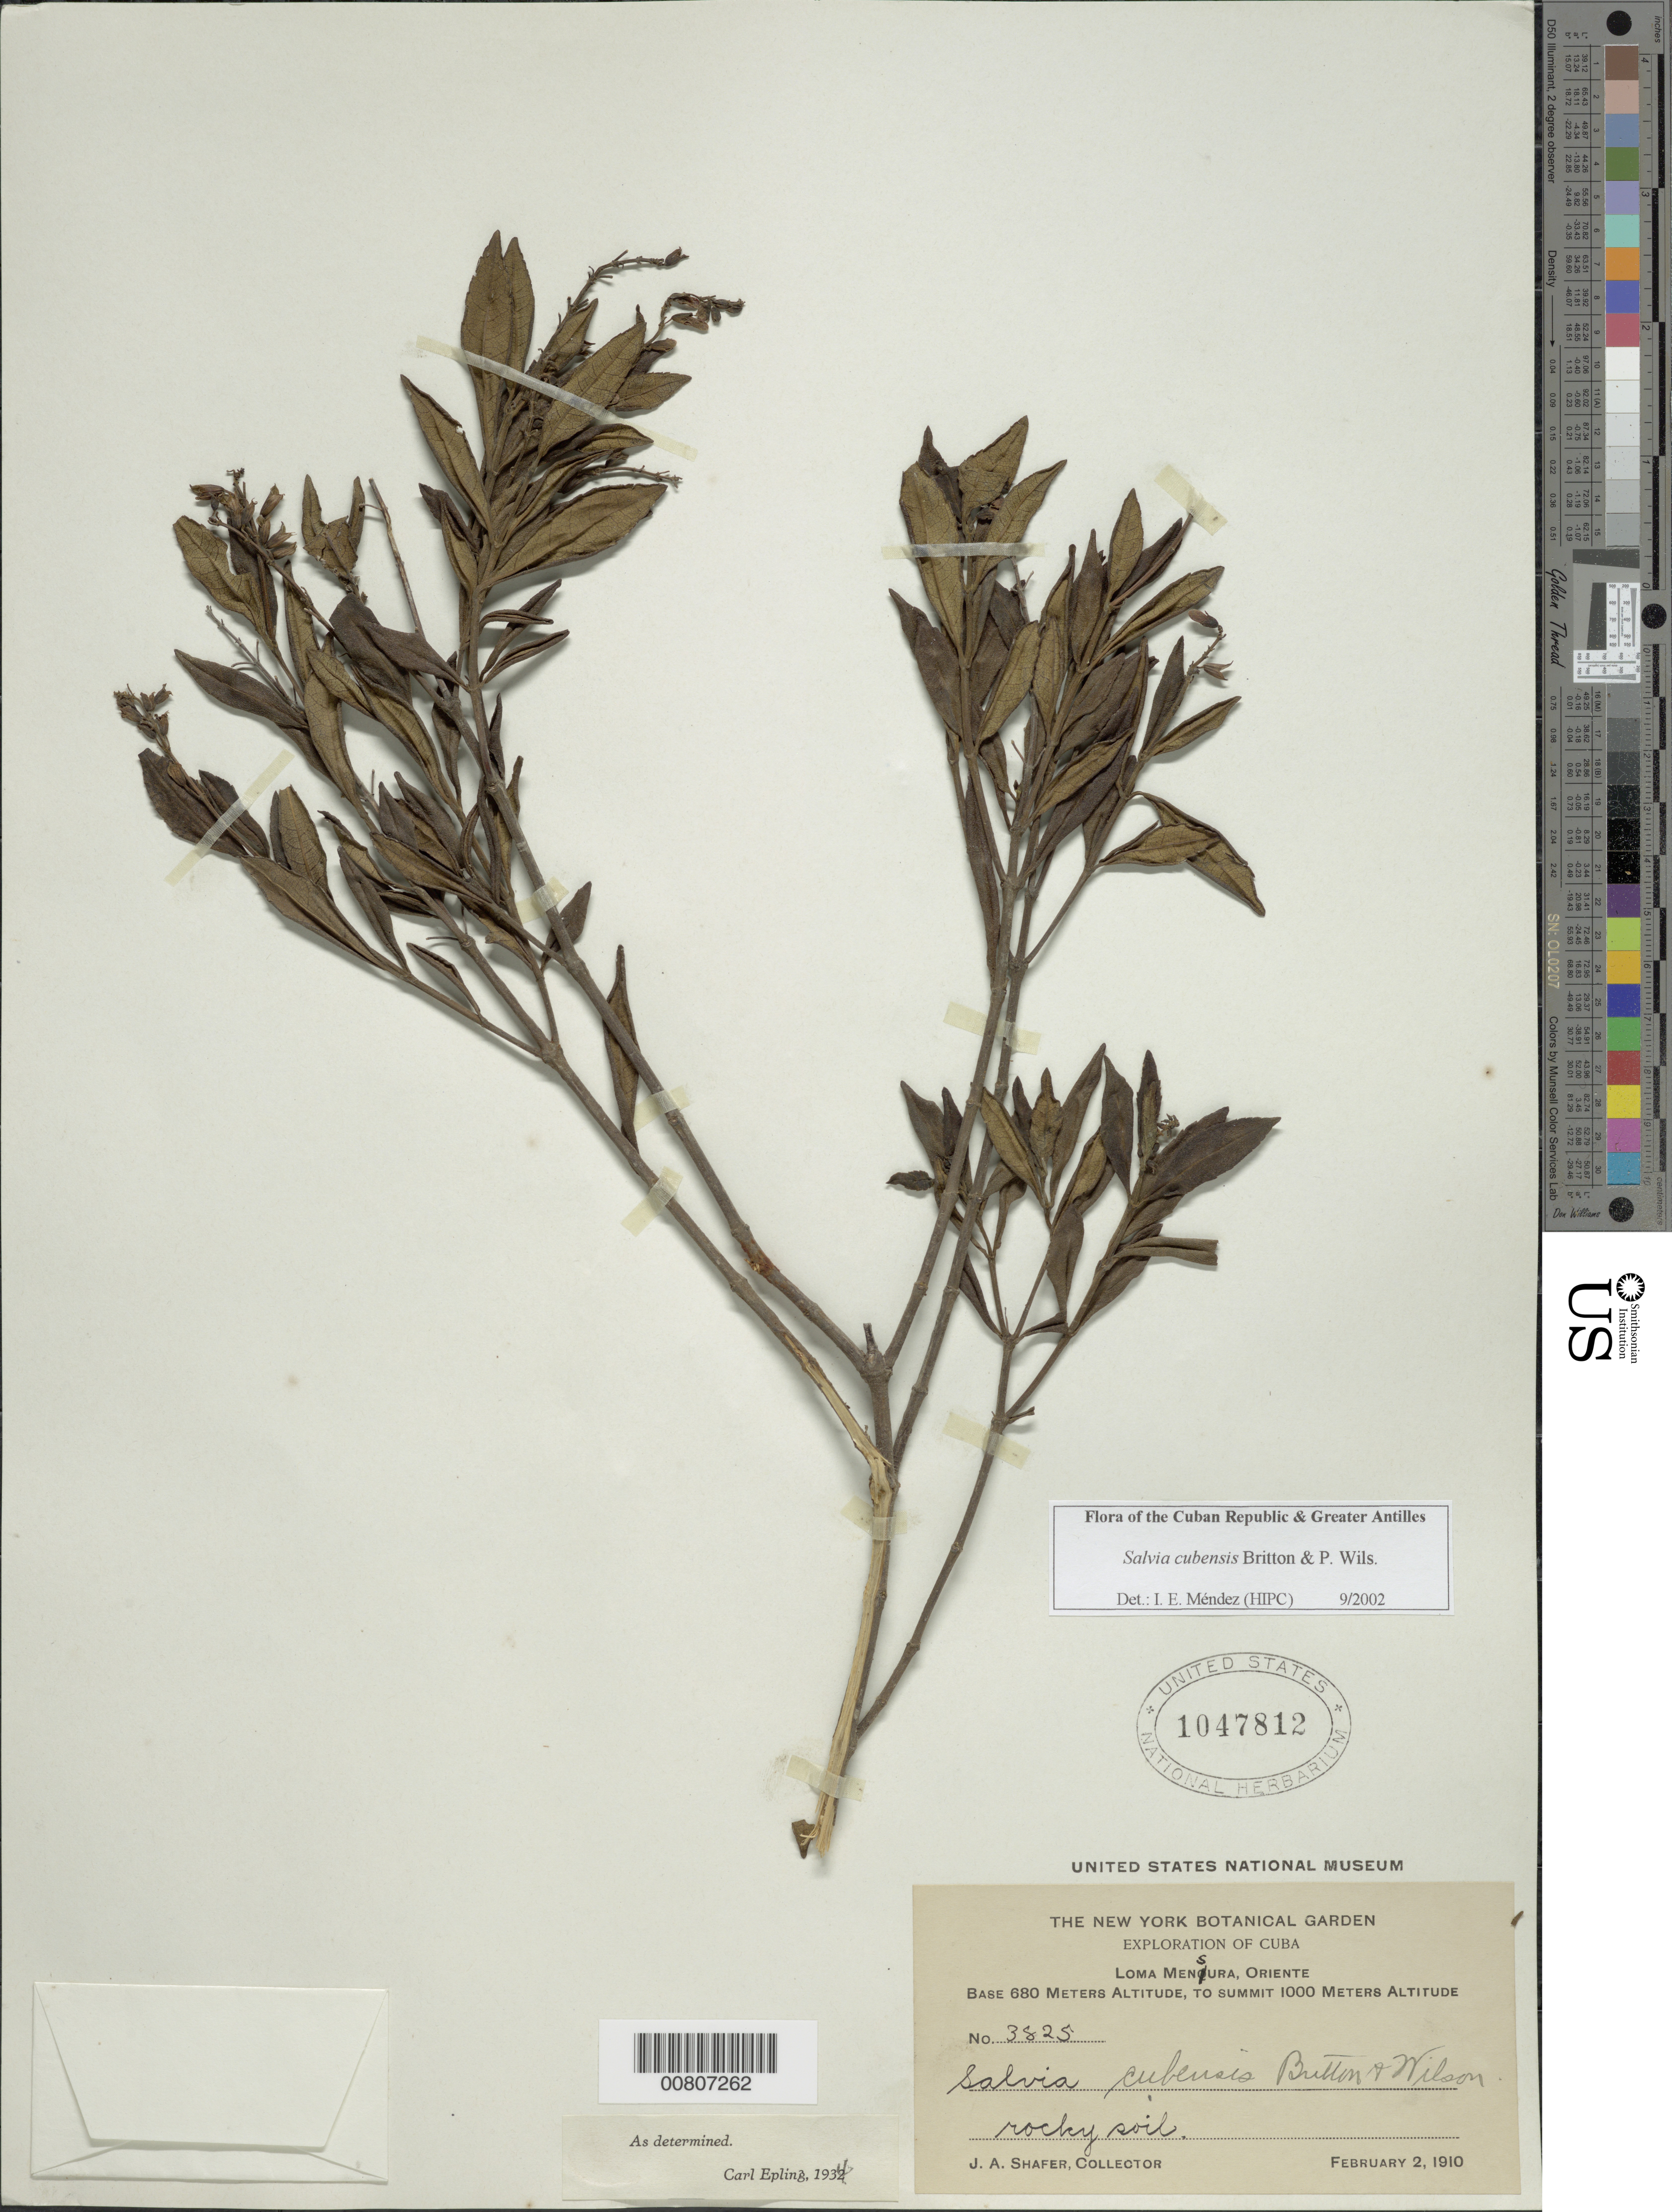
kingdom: Plantae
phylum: Tracheophyta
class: Magnoliopsida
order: Lamiales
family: Lamiaceae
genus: Salvia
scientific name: Salvia cubensis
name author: Britton & P. Wilson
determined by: Méndez, Isidro E., (HIPC)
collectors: J. A. Shafer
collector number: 3825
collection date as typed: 02 Feb 1910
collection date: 1910-02-02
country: Cuba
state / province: Oriente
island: Cuba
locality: Loma Mensura, base to summit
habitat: Rocky soil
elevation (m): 680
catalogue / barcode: US 1047812